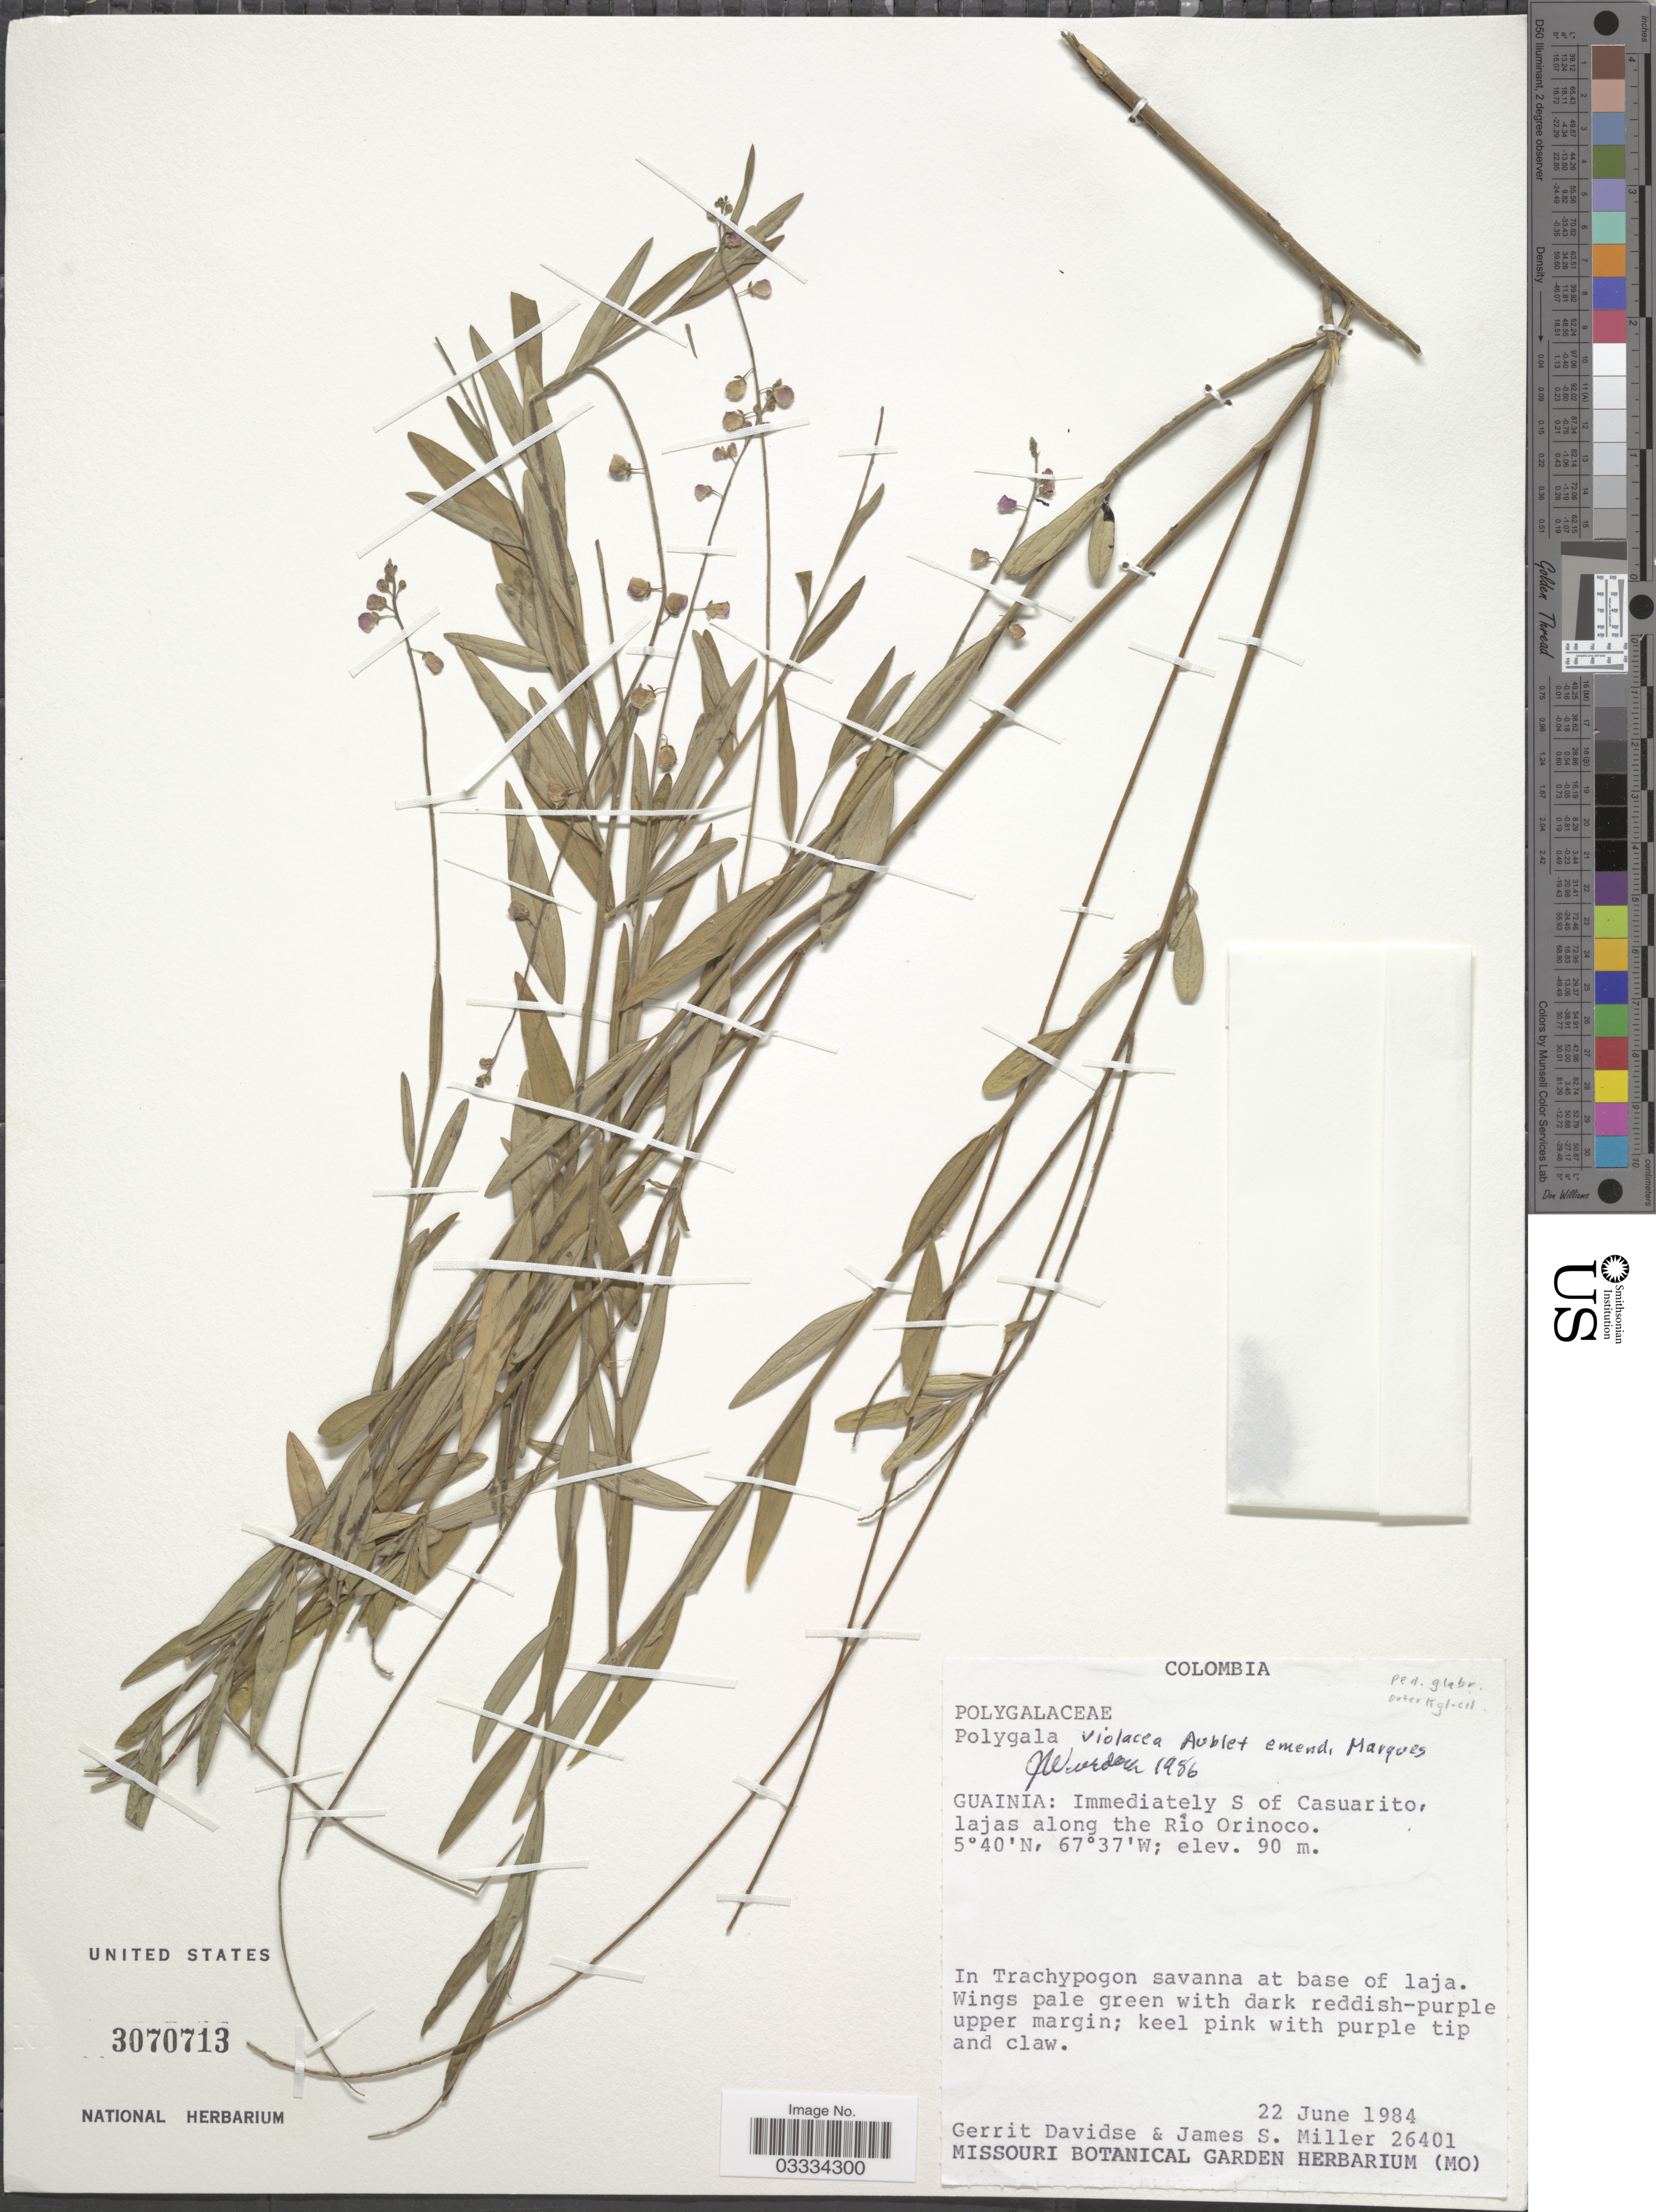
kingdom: Plantae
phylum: Tracheophyta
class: Magnoliopsida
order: Fabales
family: Polygalaceae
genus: Asemeia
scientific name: Asemeia violacea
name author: (Aubl.) J.F.B. Pastore & J.R. Abbott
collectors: G. Davidse & J. S. Miller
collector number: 26401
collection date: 1984-06-22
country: Colombia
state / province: Guainía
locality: Immediately S of Casuarito, lajas along the Río Orinoco.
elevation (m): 90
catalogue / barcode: US 3070713